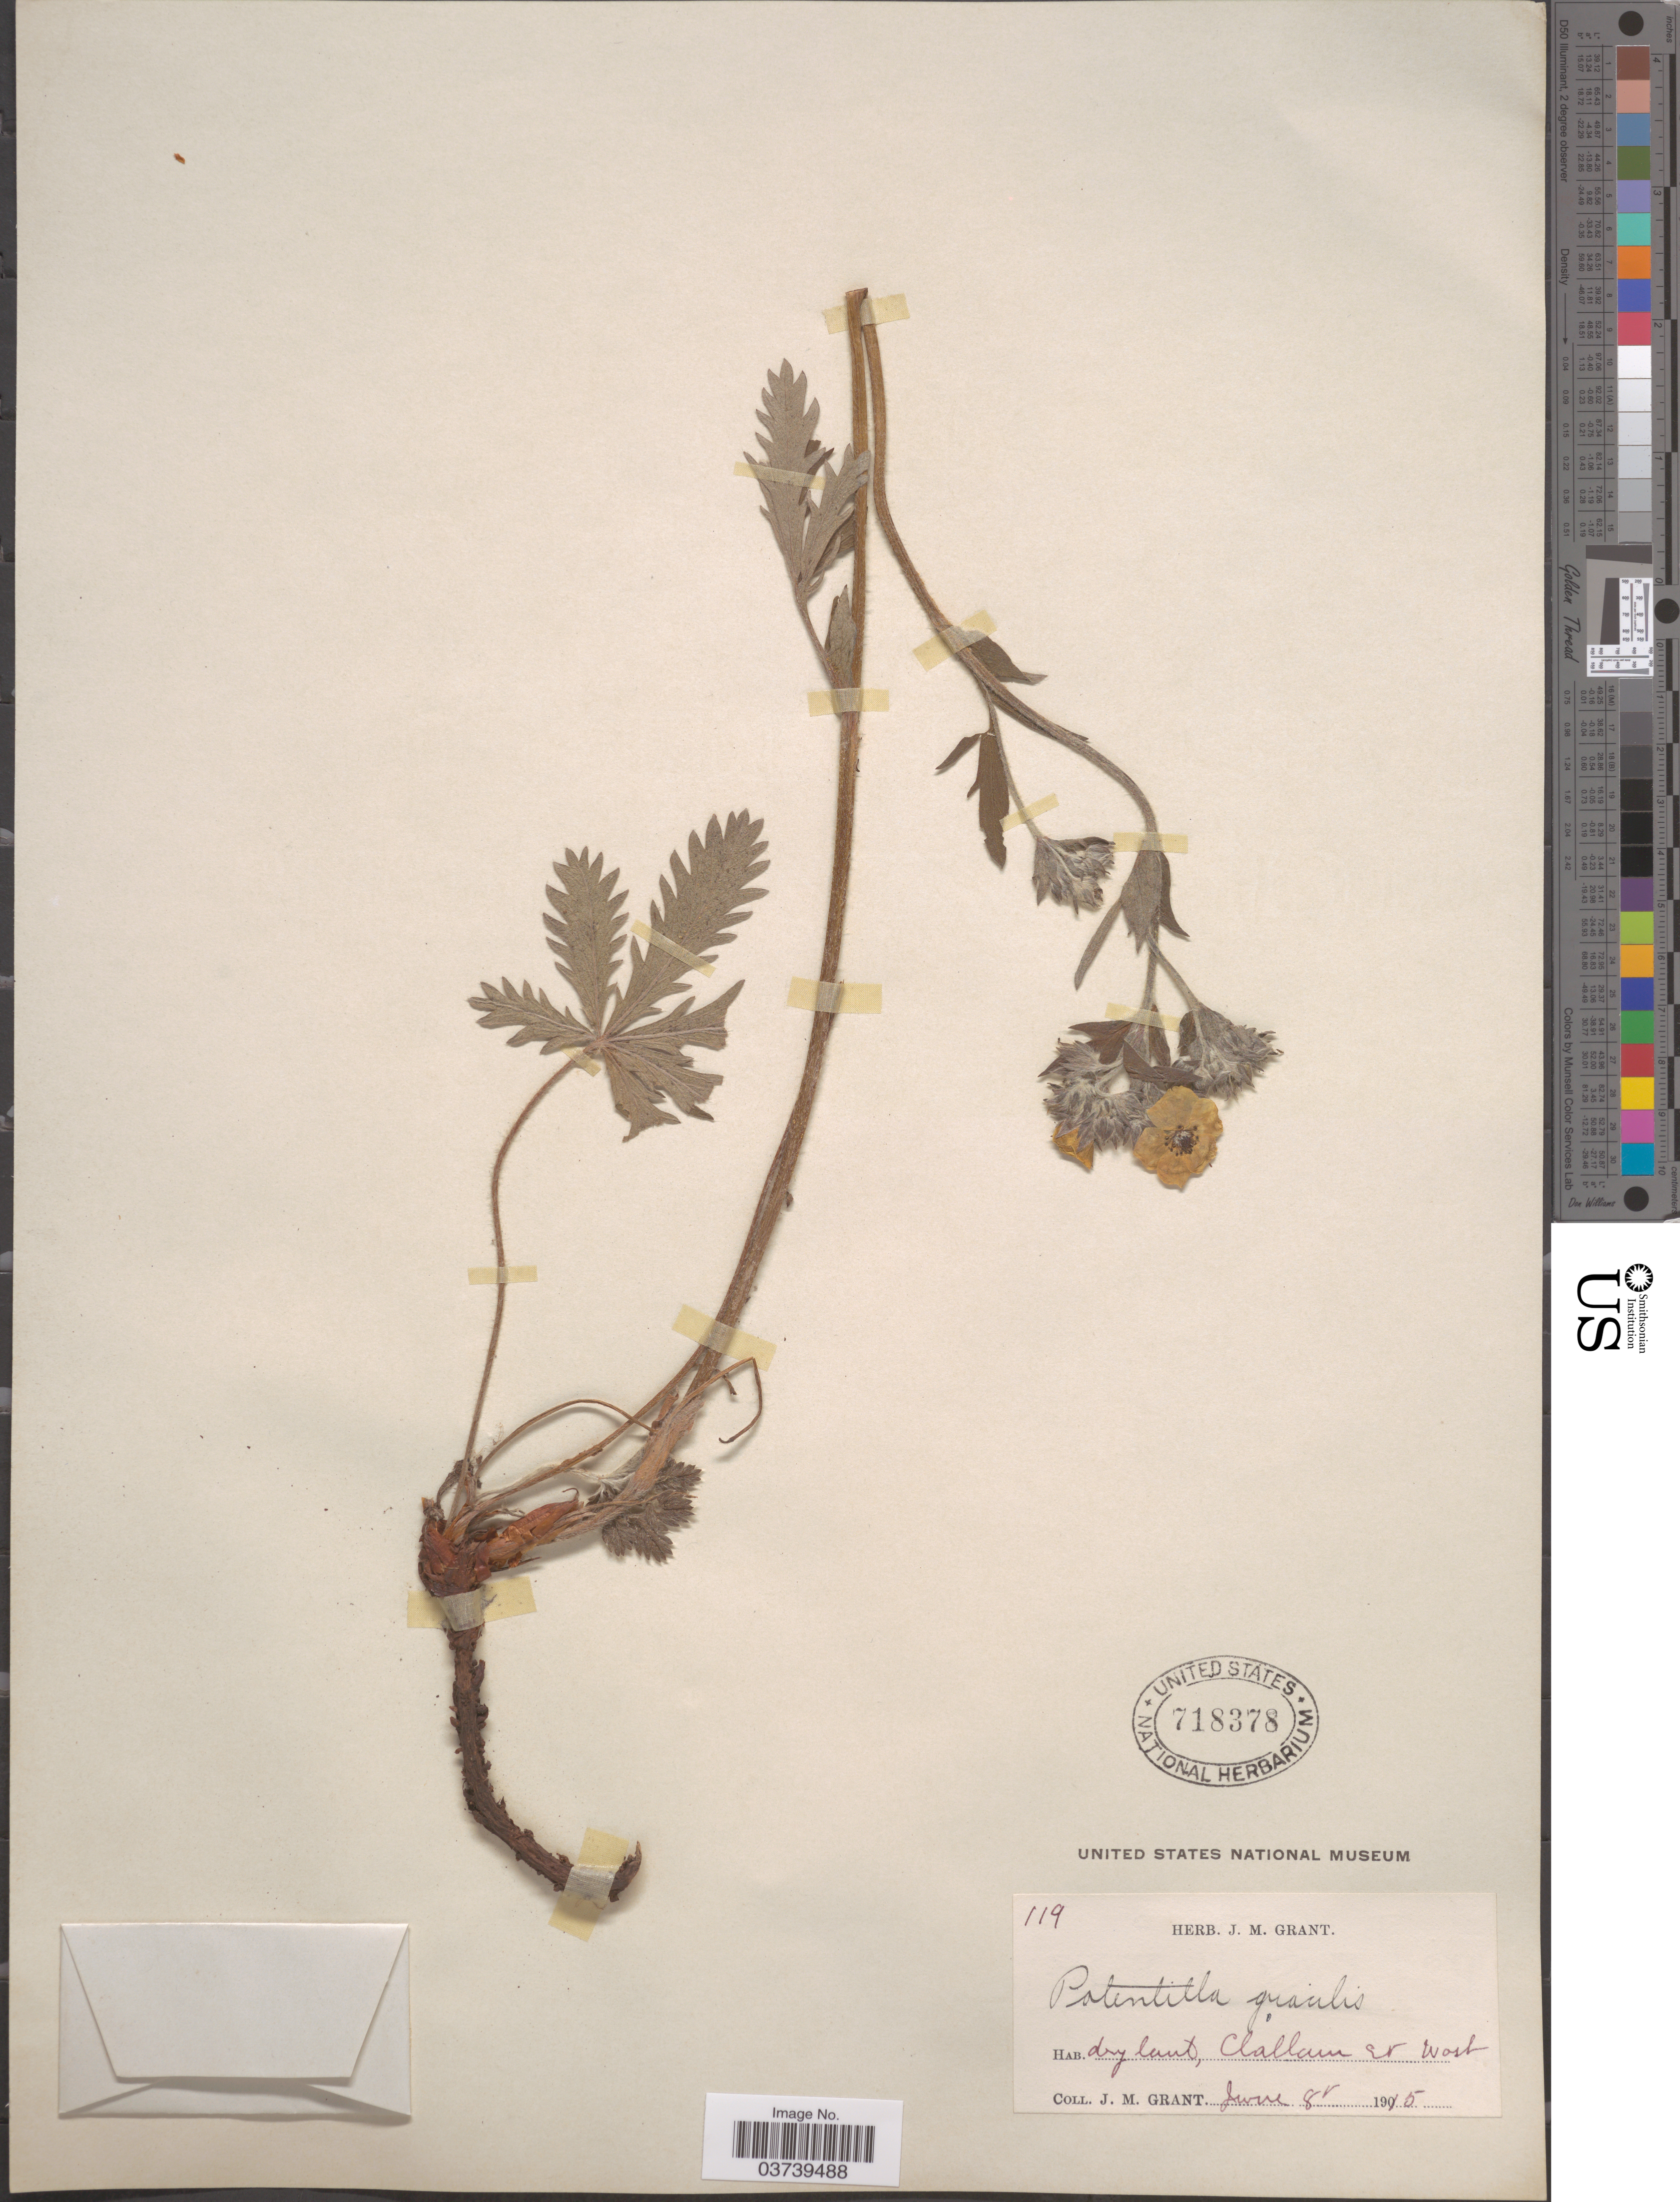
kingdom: Plantae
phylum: Tracheophyta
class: Magnoliopsida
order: Rosales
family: Rosaceae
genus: Potentilla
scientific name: Potentilla gracilis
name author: Douglas ex Hook.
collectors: J. M. Grant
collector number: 119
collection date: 1915-06-08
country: United States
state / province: Washington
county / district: Clallam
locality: Dry land, Clallam Co.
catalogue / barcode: US 718378